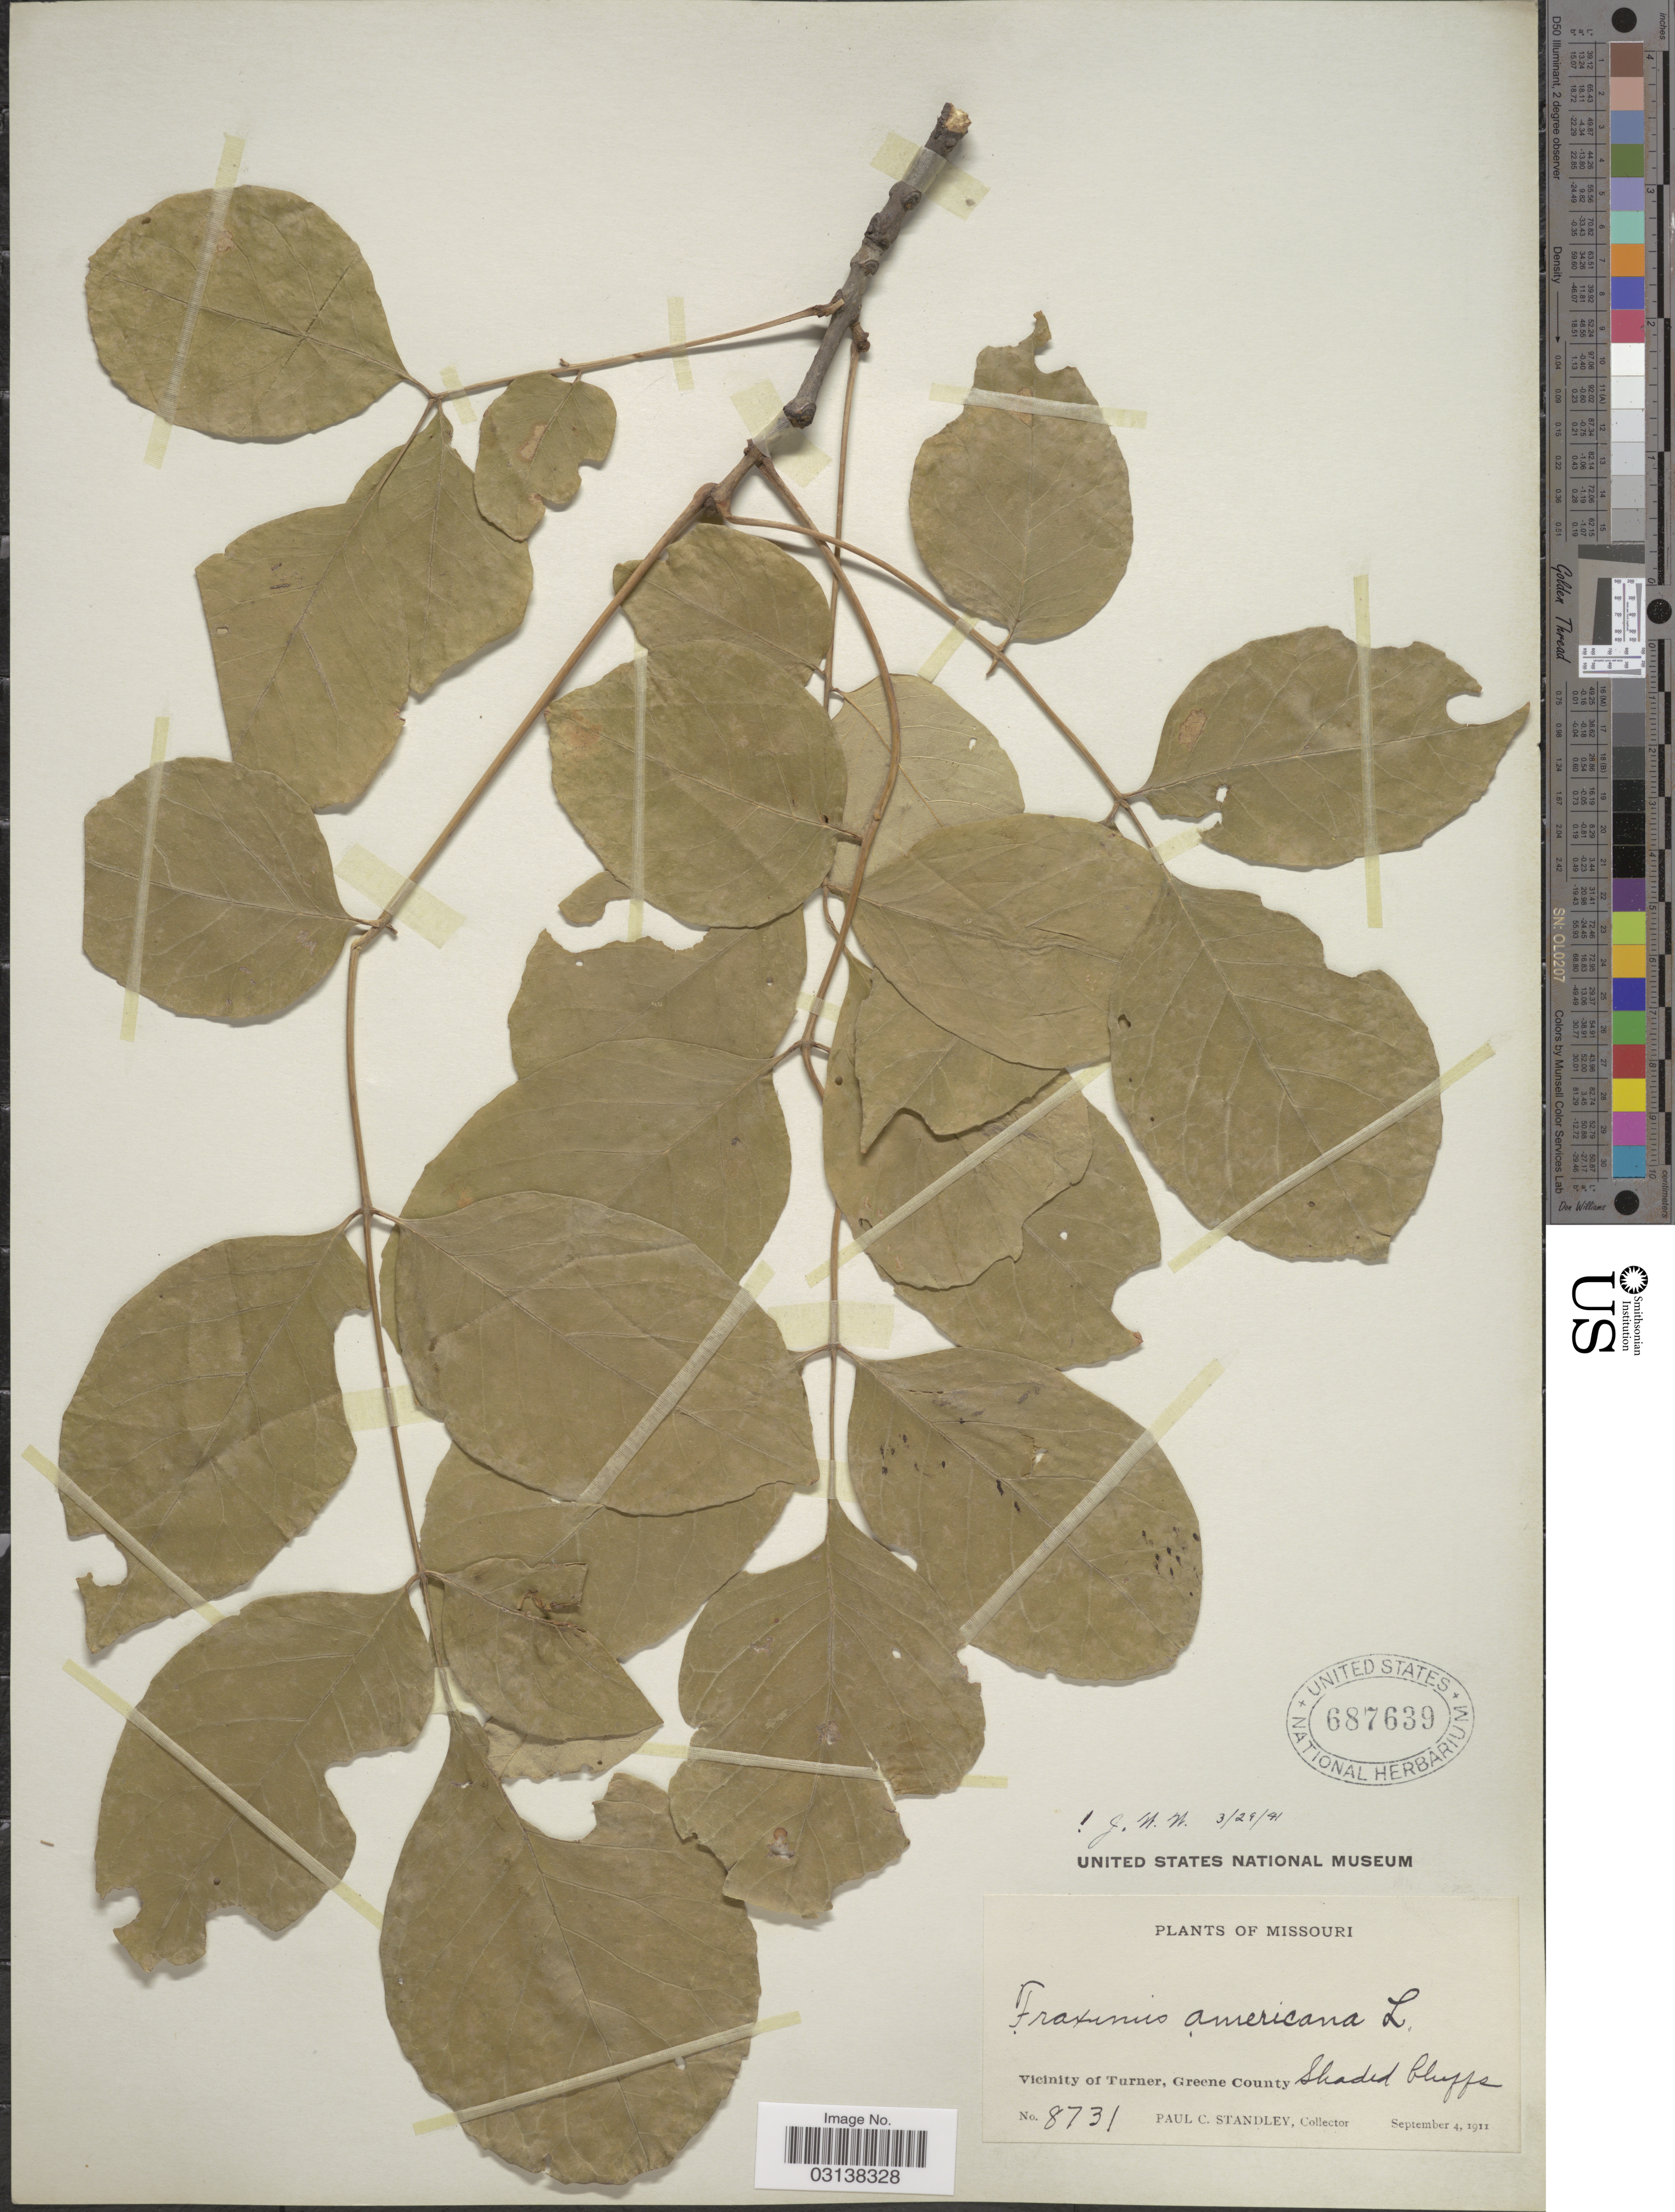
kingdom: Plantae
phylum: Tracheophyta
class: Magnoliopsida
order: Lamiales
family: Oleaceae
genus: Fraxinus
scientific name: Fraxinus americana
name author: L.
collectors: P. C. Standley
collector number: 8731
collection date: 1911-09-04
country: United States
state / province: Missouri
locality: Vicinity of Turner, Greene County.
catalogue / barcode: US 687639